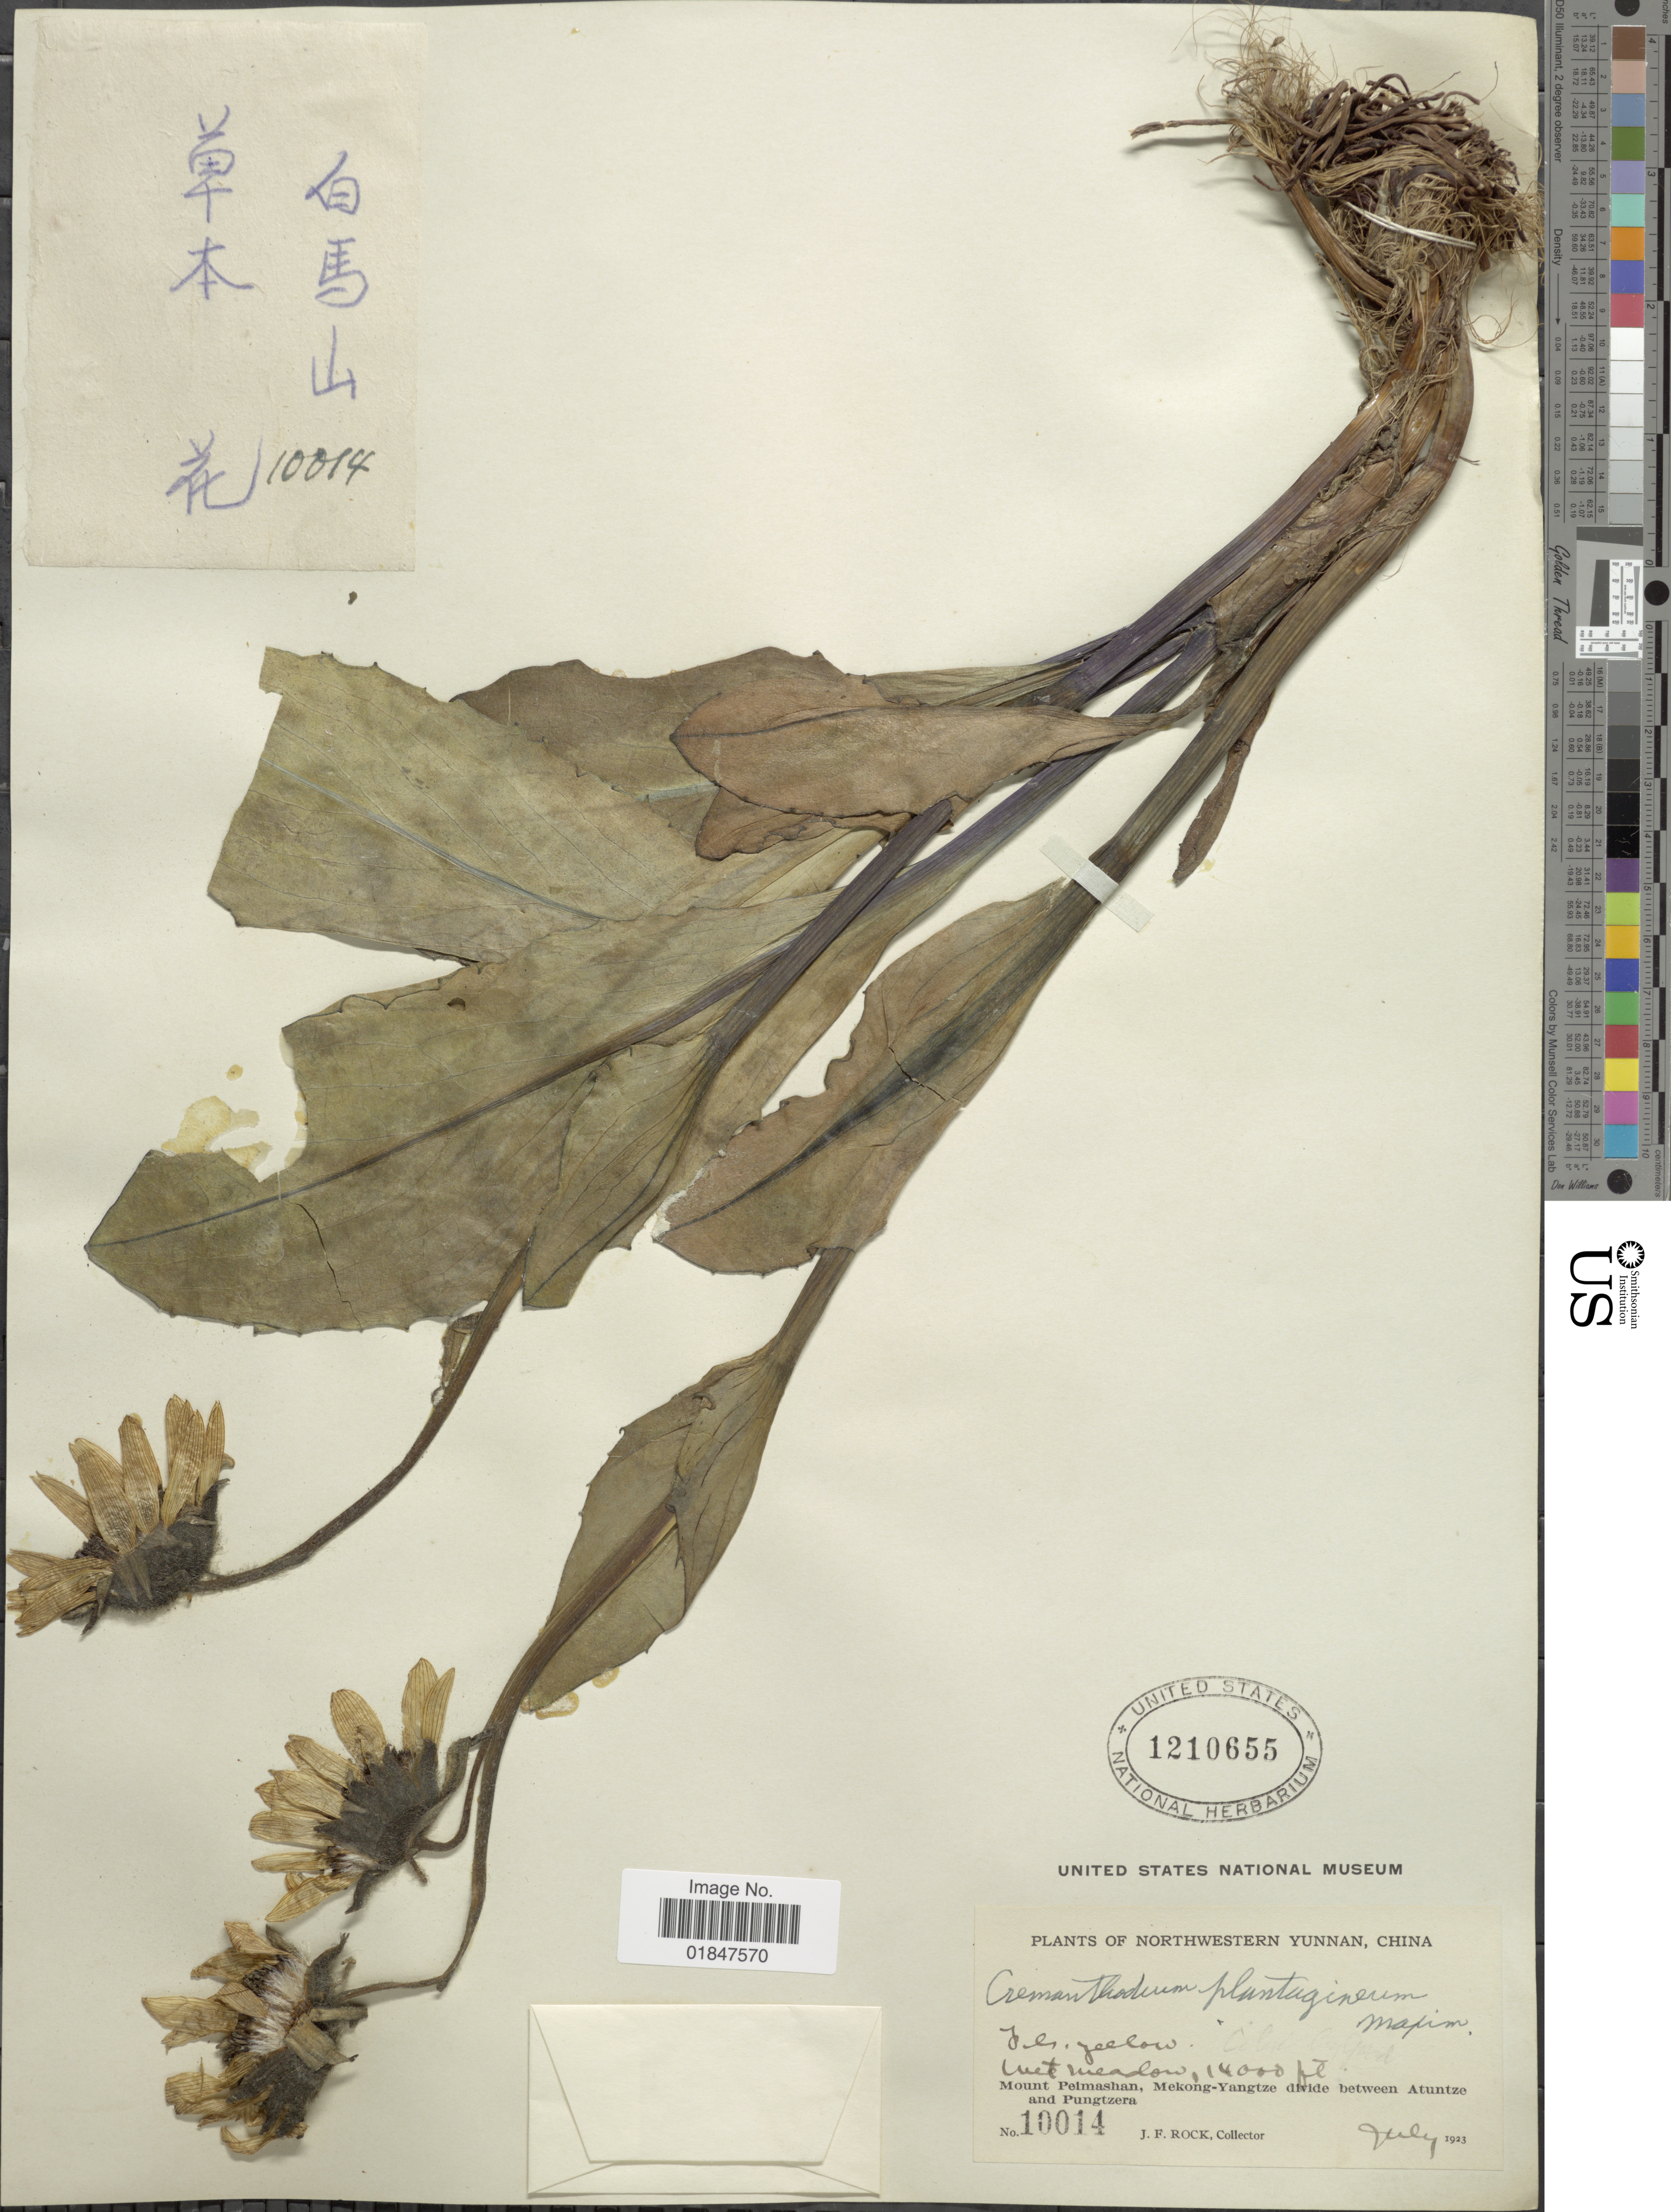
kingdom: Plantae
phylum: Tracheophyta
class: Magnoliopsida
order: Asterales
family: Asteraceae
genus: Cremanthodium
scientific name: Cremanthodium ellisii var. ellisii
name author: (Hook. f.) Kitam.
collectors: J. Rock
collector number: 10014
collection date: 1923-07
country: China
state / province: Yunnan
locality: Northwestern Yunnan, Mount Peimashan, Mekong-Yangtze divide between Atuntze and Pungtzera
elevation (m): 4267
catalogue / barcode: US 1210655